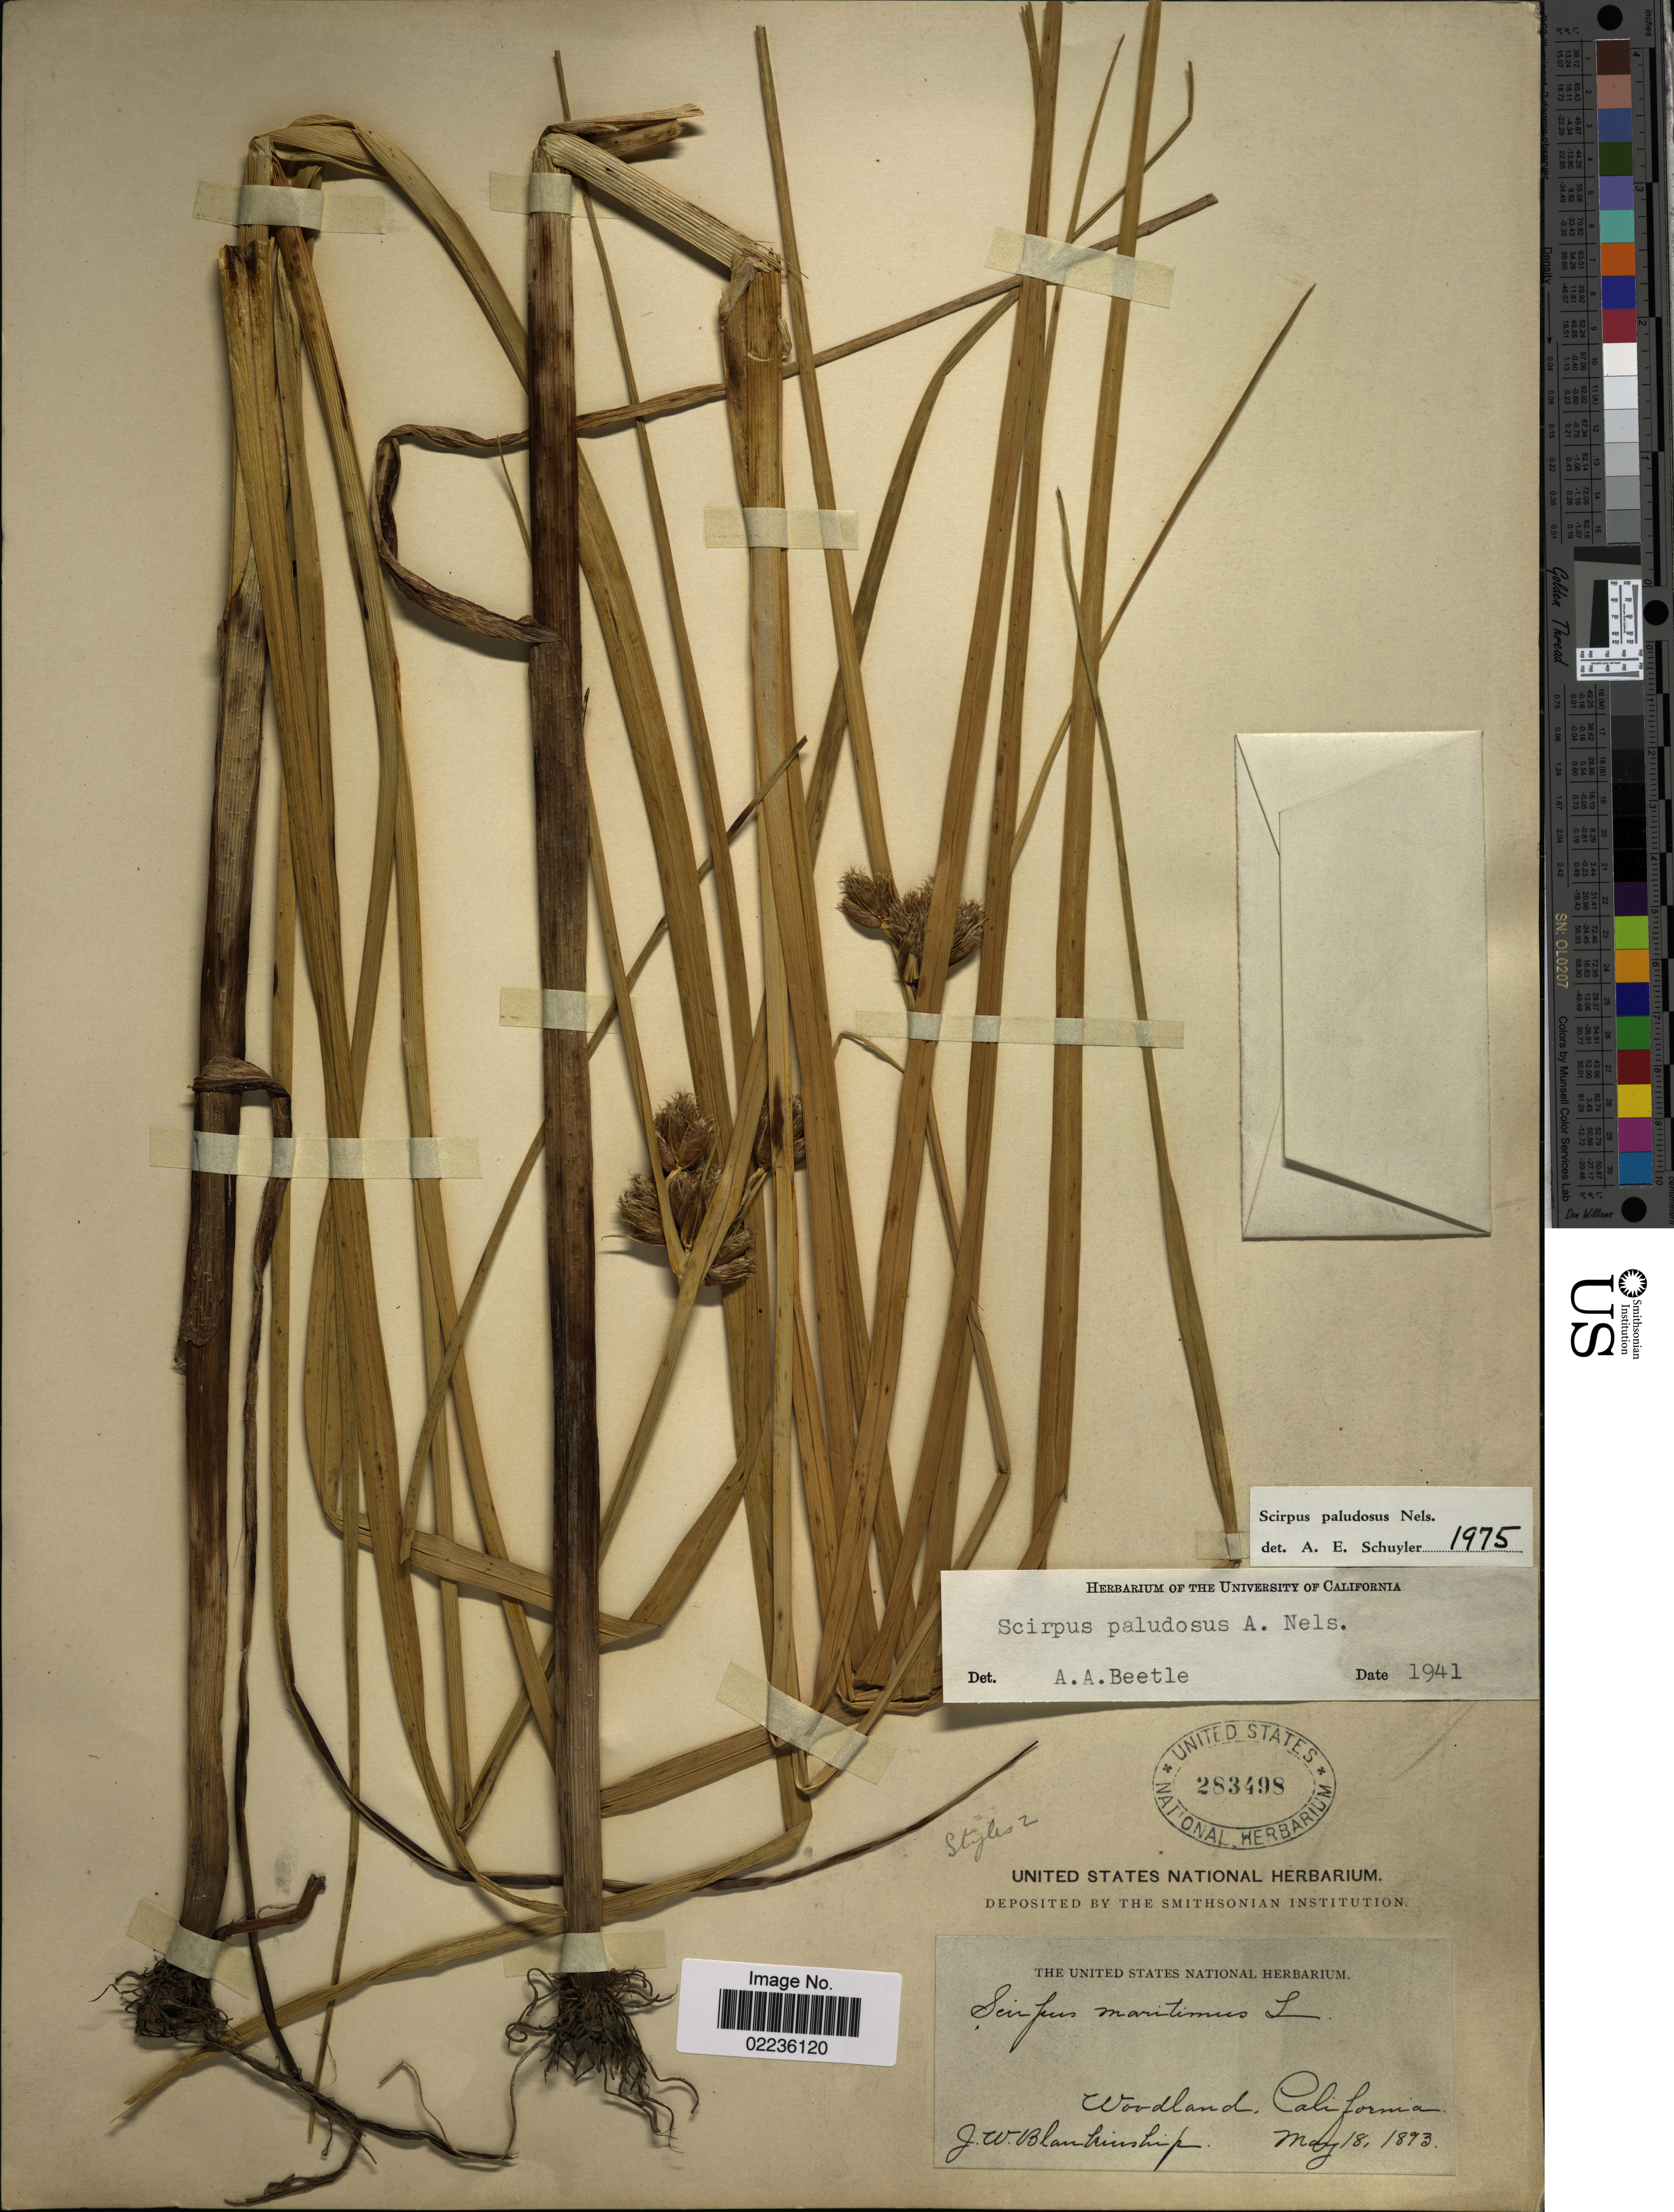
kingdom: Plantae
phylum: Tracheophyta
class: Liliopsida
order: Poales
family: Cyperaceae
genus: Bolboschoenus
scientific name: Bolboschoenus maritimus subsp. paludosus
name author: (A. Nelson) T. Koyama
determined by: Strong, M. T., (US), Smithsonian Institution - National Museum of Natural History (UNITED STATES)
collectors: J. W. Blankinship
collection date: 1893-05-18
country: United States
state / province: California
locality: Woodland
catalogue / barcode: US 283498